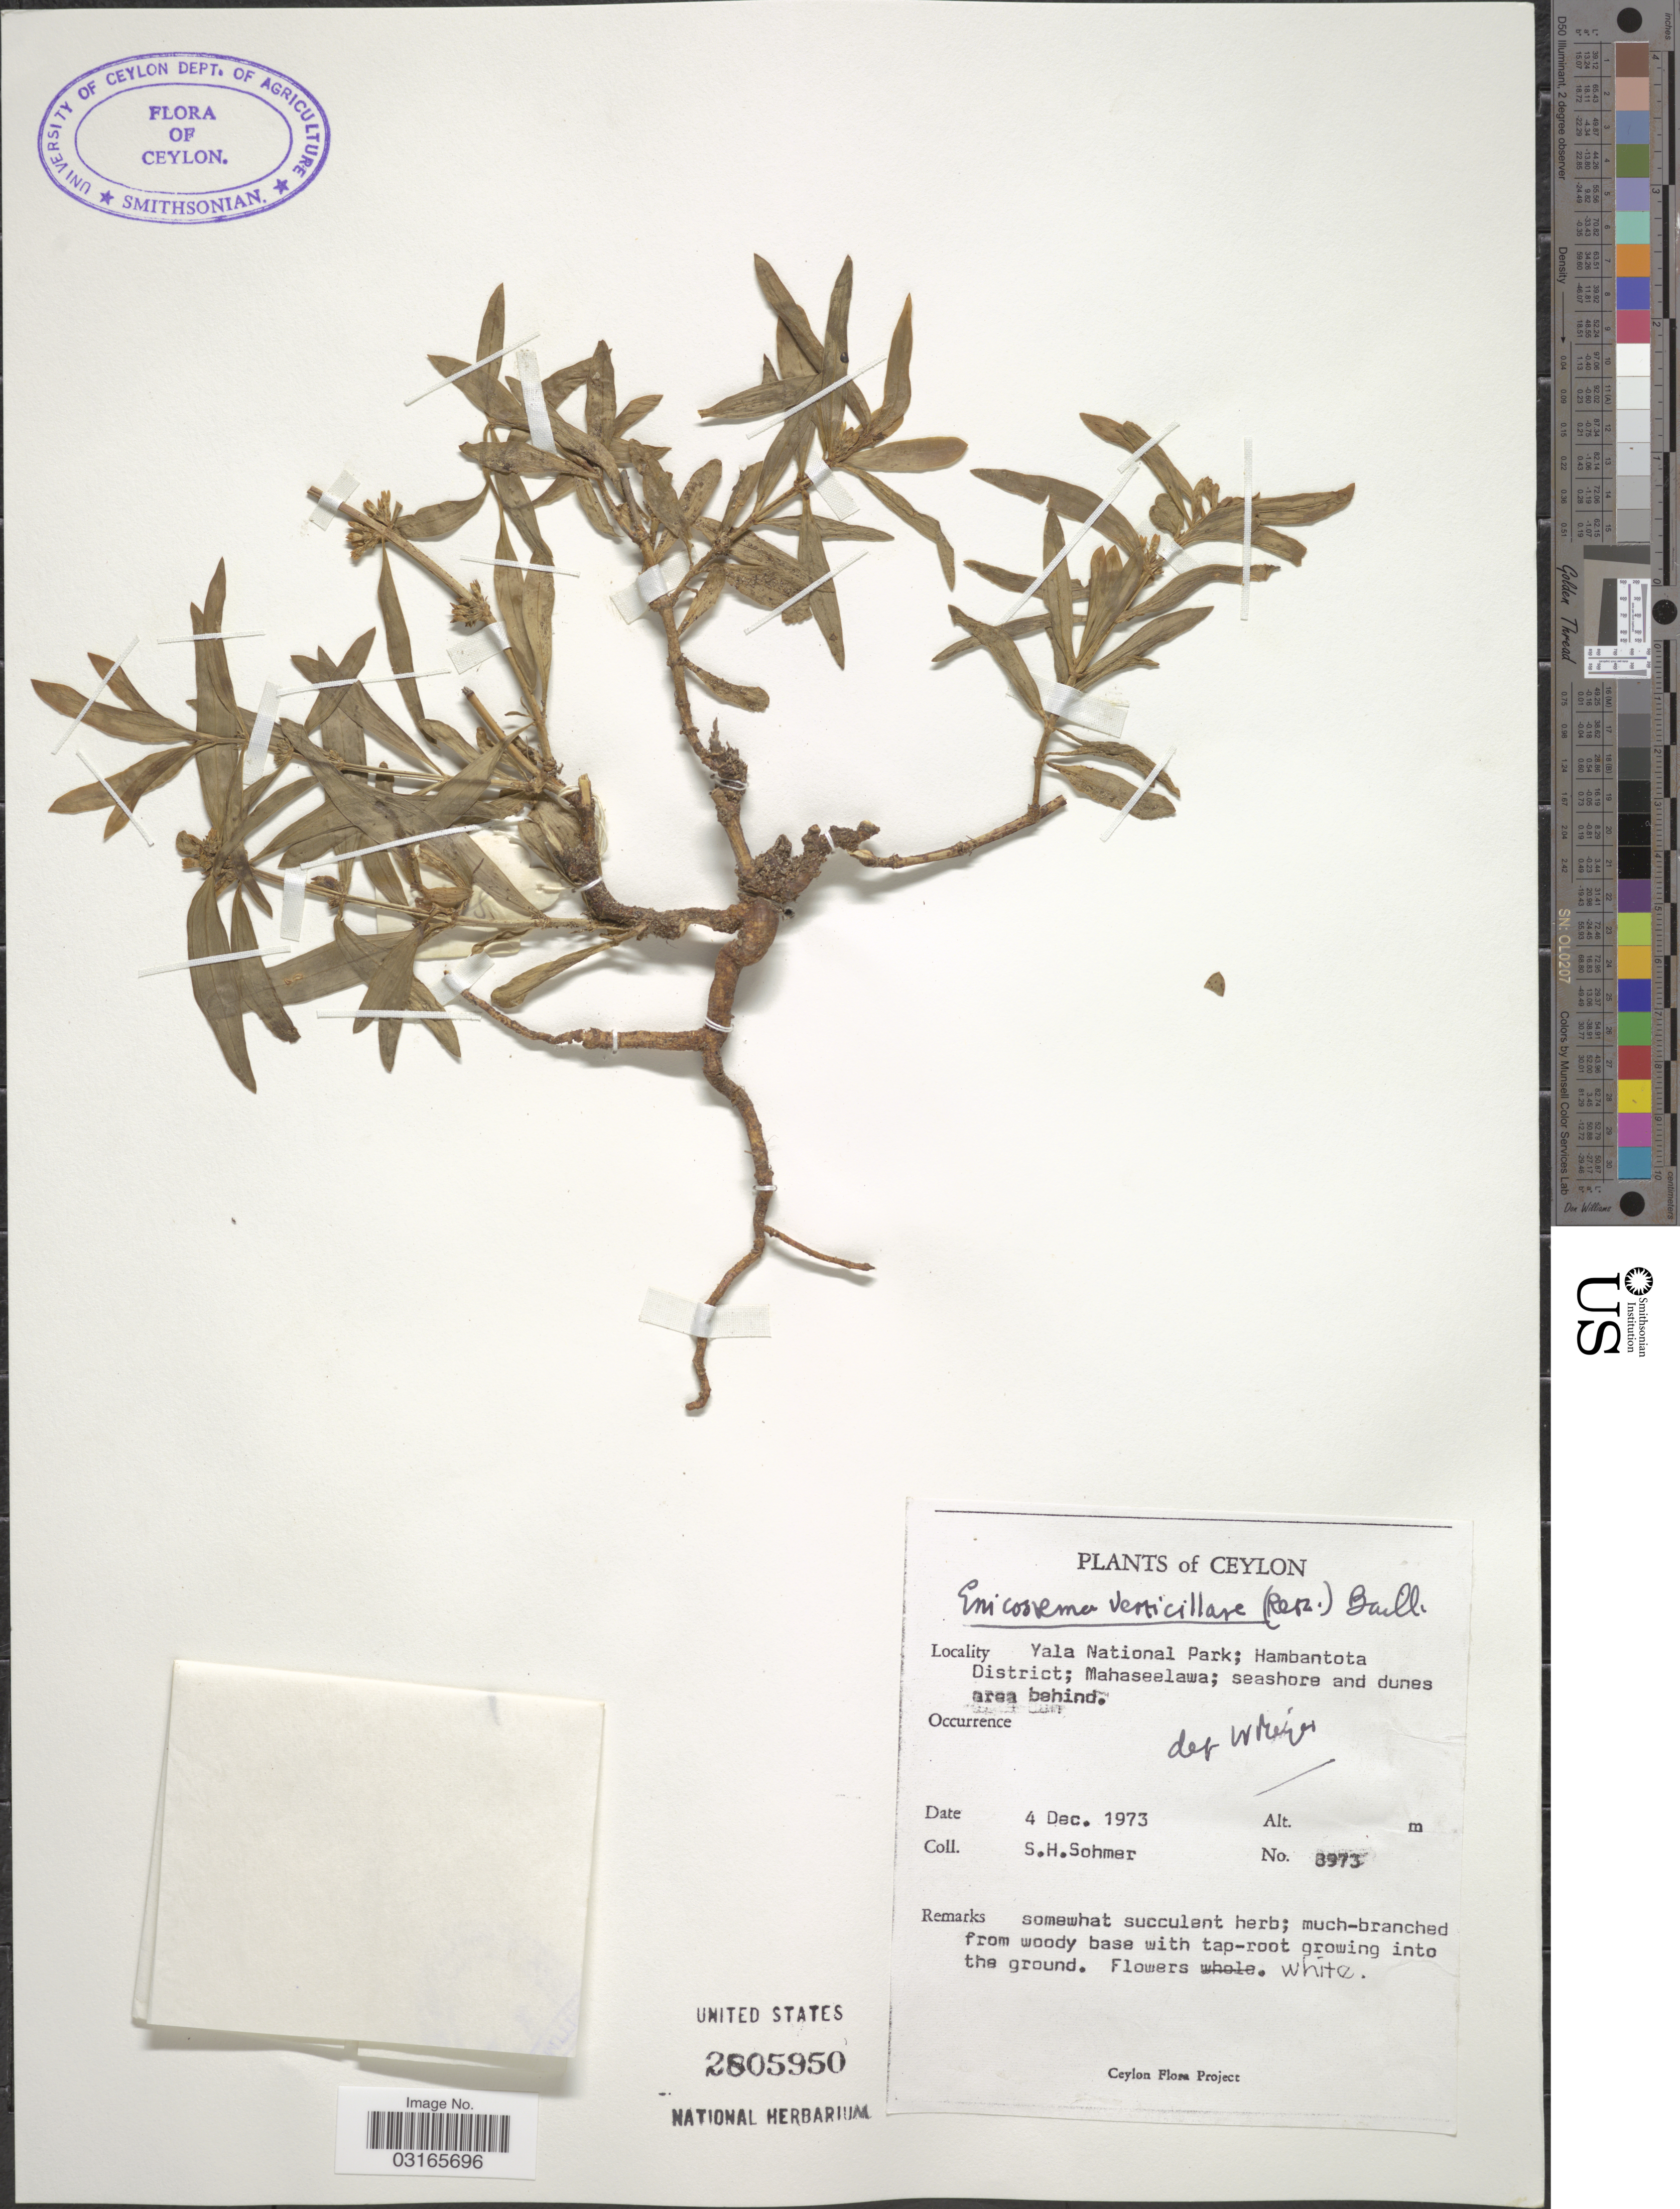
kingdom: Plantae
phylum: Tracheophyta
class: Magnoliopsida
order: Gentianales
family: Gentianaceae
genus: Enicostema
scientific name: Enicostema verticillare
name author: (Retz.) Baill.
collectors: S. H. Sohmer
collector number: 8973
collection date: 1973-12-04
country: Sri Lanka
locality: Ceylon. Yala National Park; Hambantota District; Mahaseelawa; seashore and dunes area behind.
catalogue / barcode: US 2805950